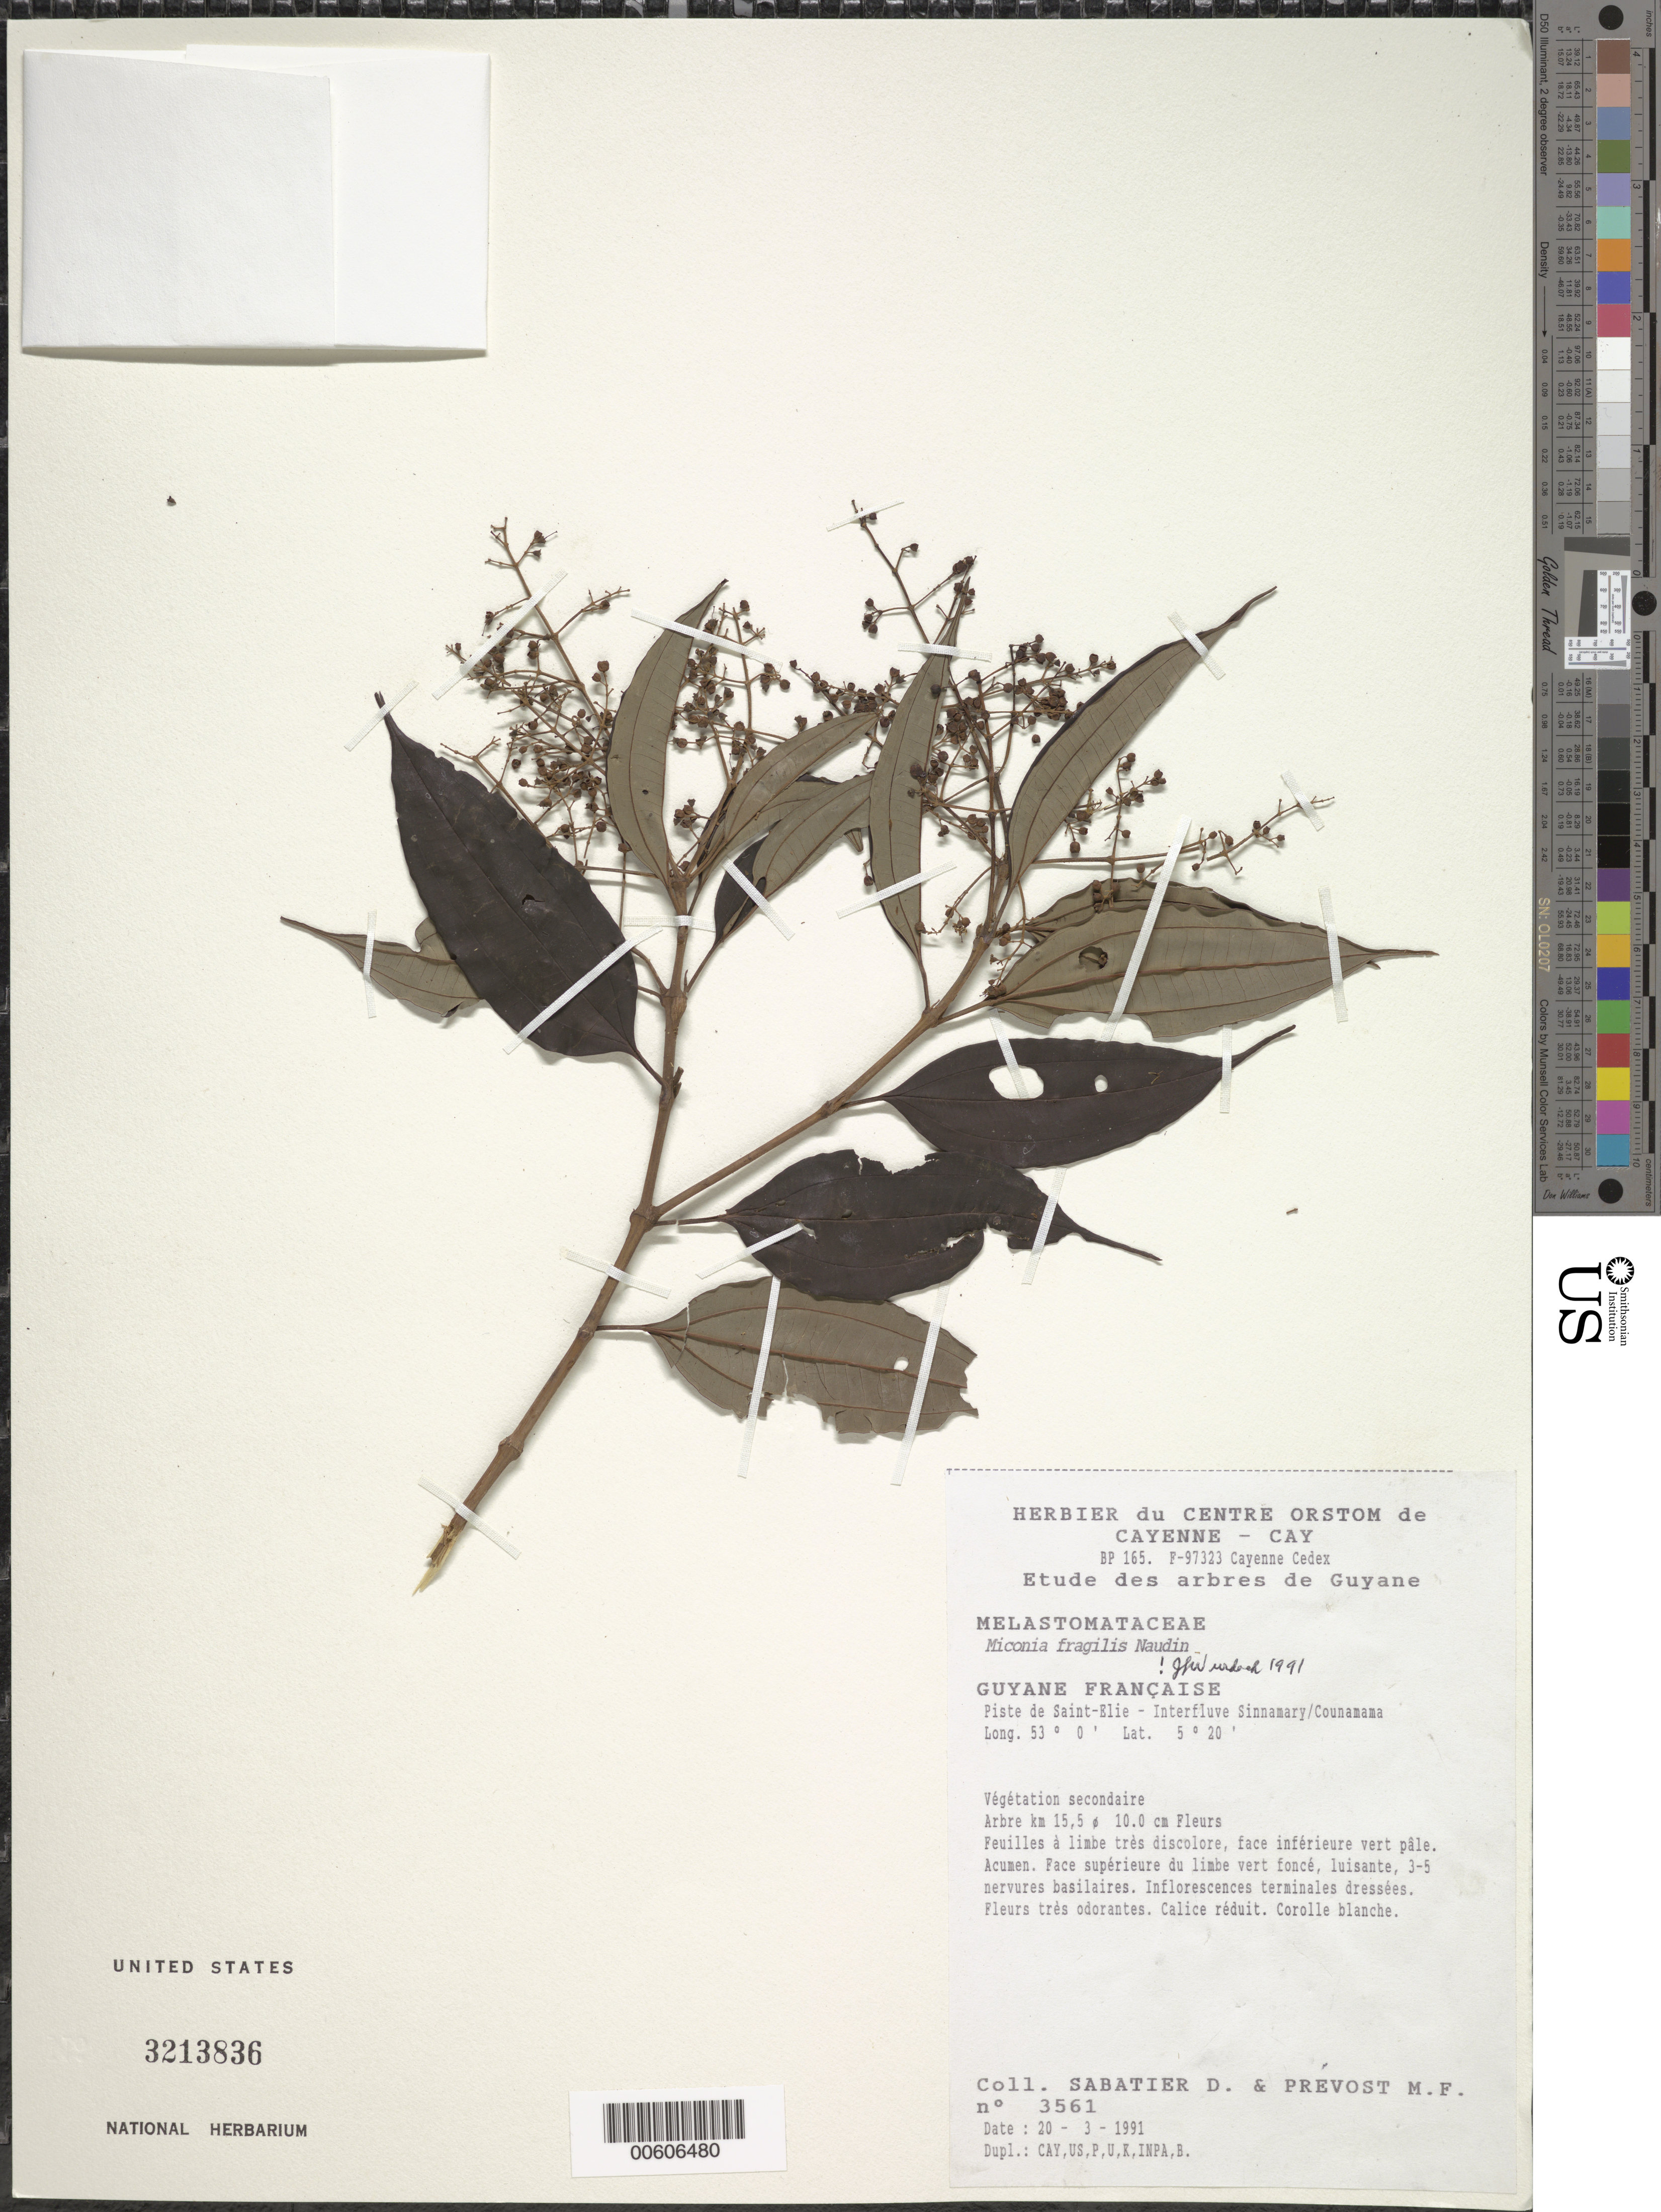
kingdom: Plantae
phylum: Tracheophyta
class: Magnoliopsida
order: Myrtales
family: Melastomataceae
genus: Miconia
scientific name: Miconia fragilis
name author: Naudin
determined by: Wurdack, John J., (US), US (UNITED STATES)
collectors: D. Sabatier & M.-F. Prévost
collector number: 3561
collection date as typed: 20-Mar-91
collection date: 1991-03-20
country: French Guiana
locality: Piste de Saint-Élie, interfleuve Sinnamary-Counamama, km 15.5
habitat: Secondary vegetation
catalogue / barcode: US 3213836